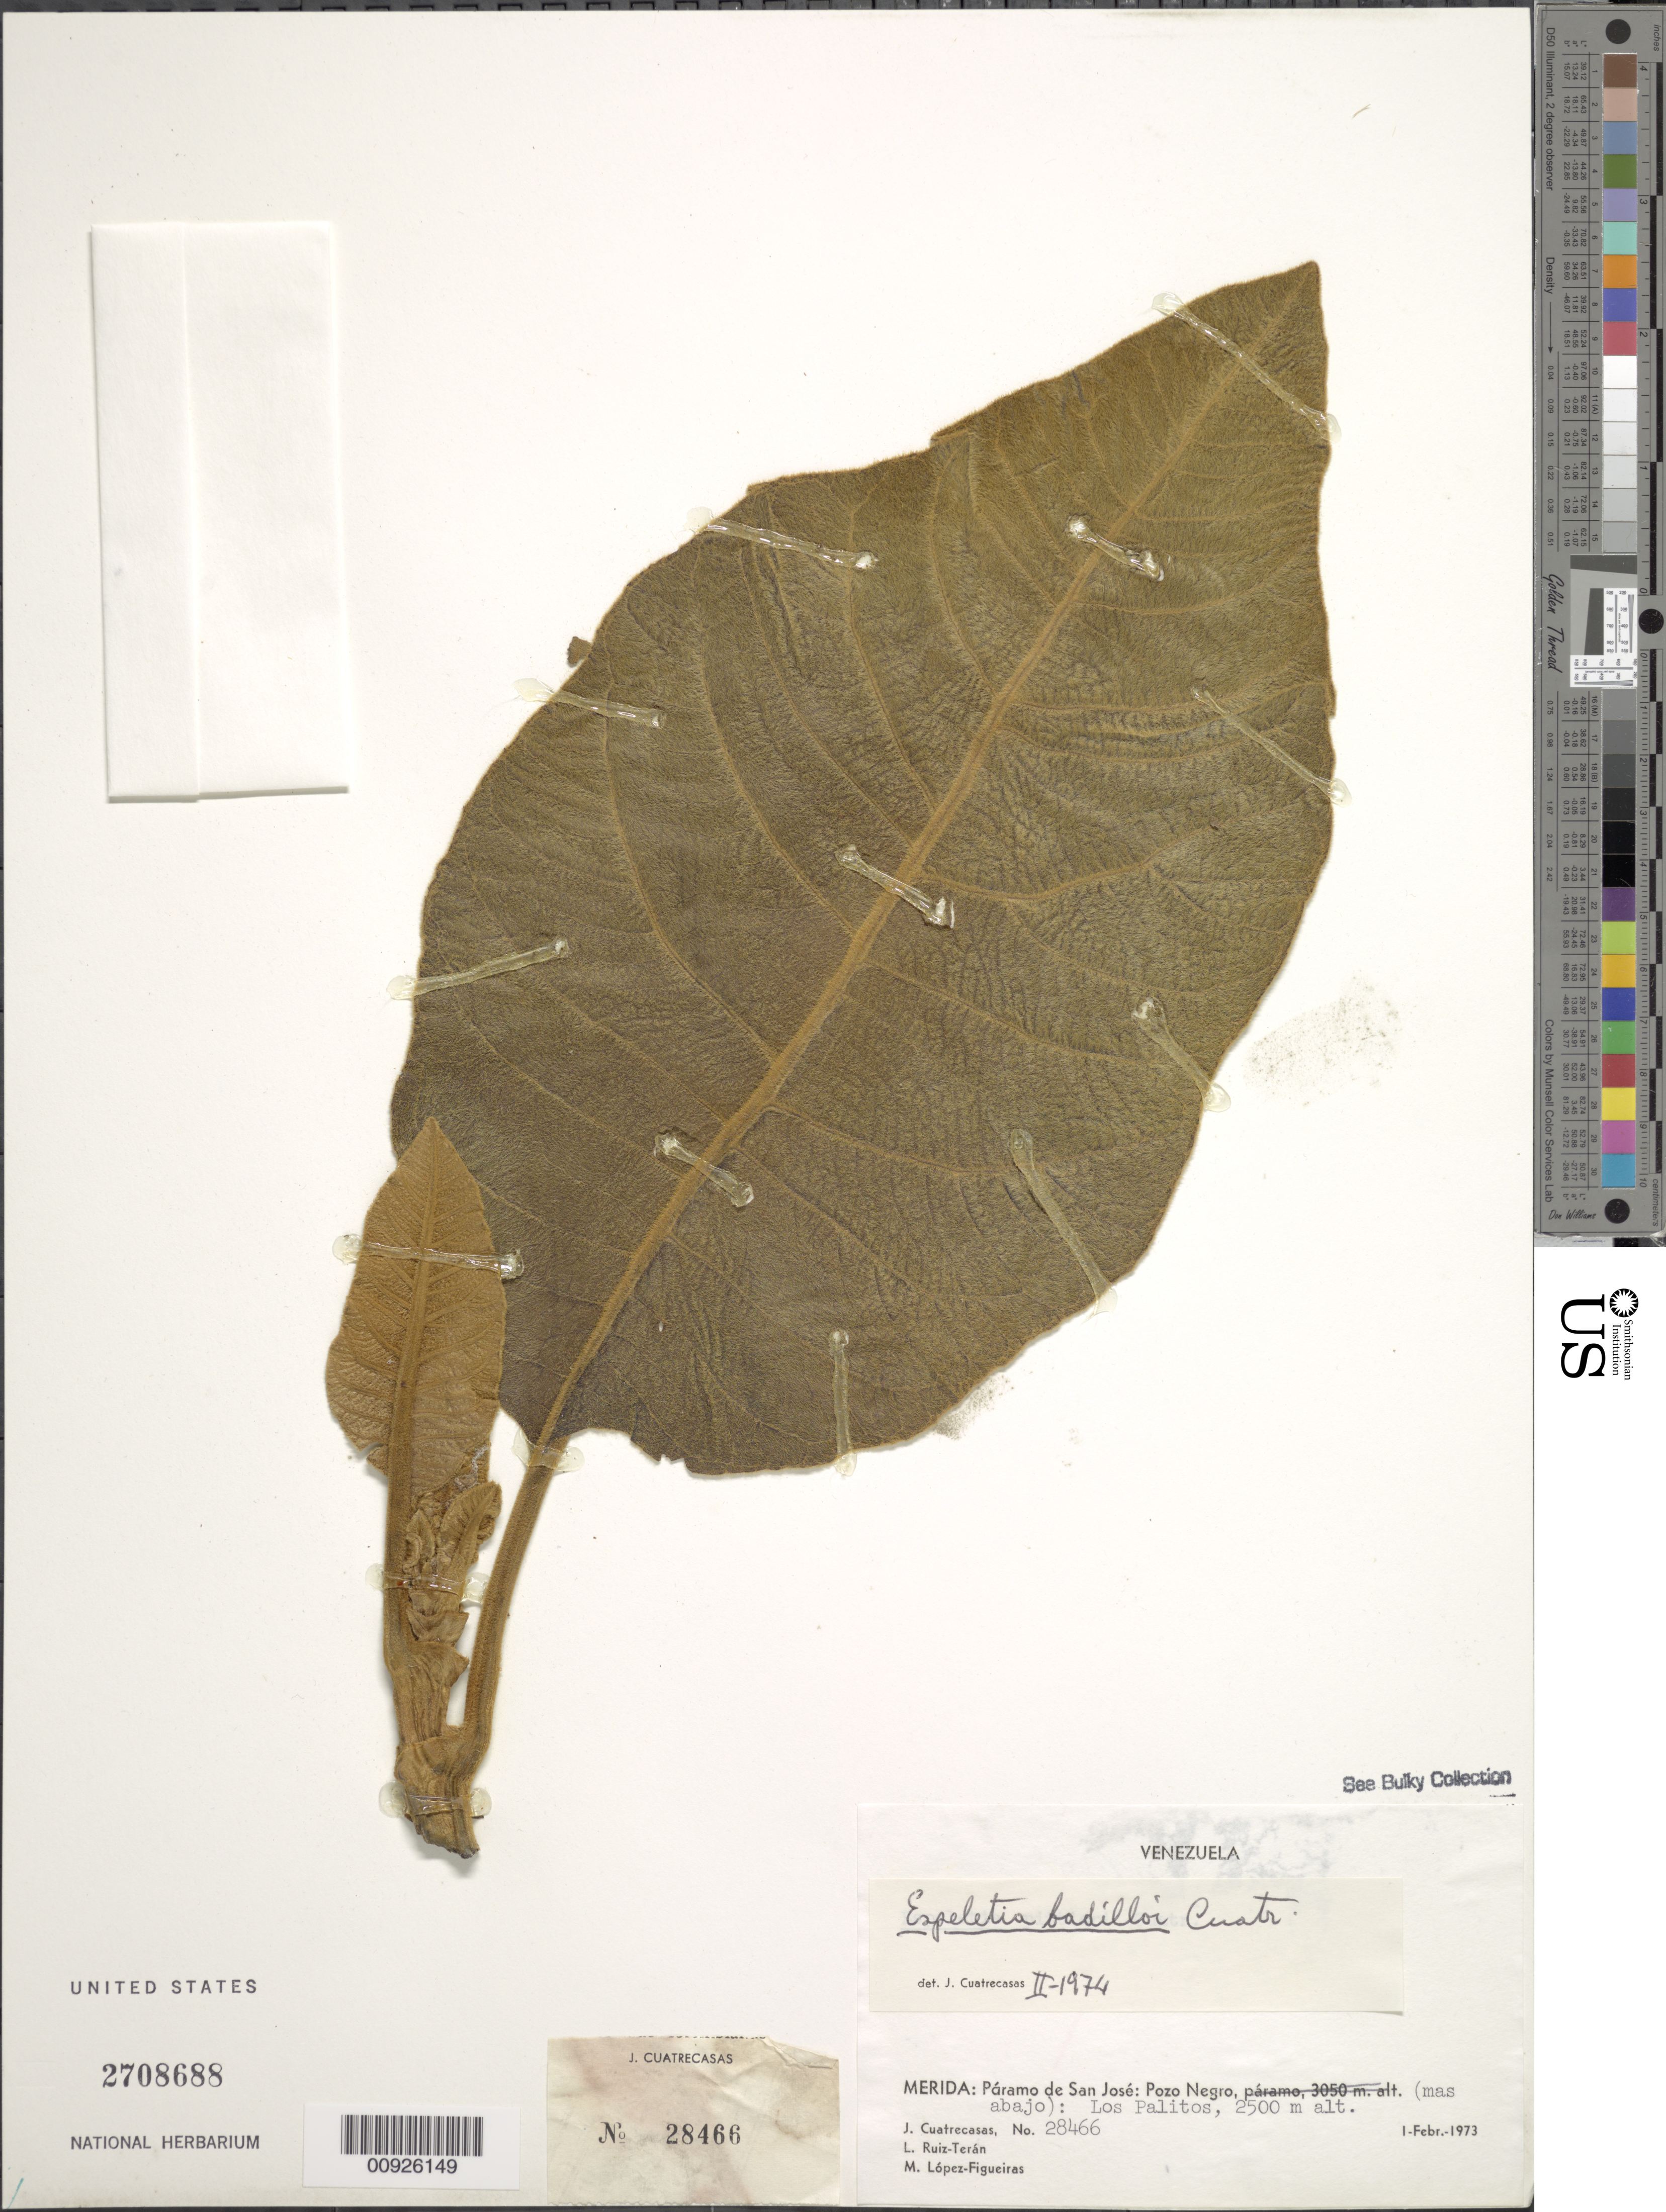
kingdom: Plantae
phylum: Tracheophyta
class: Magnoliopsida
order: Asterales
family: Asteraceae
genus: Carramboa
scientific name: Carramboa badilloi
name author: (Cuatrec.) Cuatrec.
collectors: J. Cuatrecasas, L. E. Ruíz-Terán & M. López Figueiras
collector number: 28466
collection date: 1973-02-01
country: Venezuela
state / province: Mérida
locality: Paramo de San Jose: Pozo Negro (mas abajo): Los Palitos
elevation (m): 2500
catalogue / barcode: US 2708688